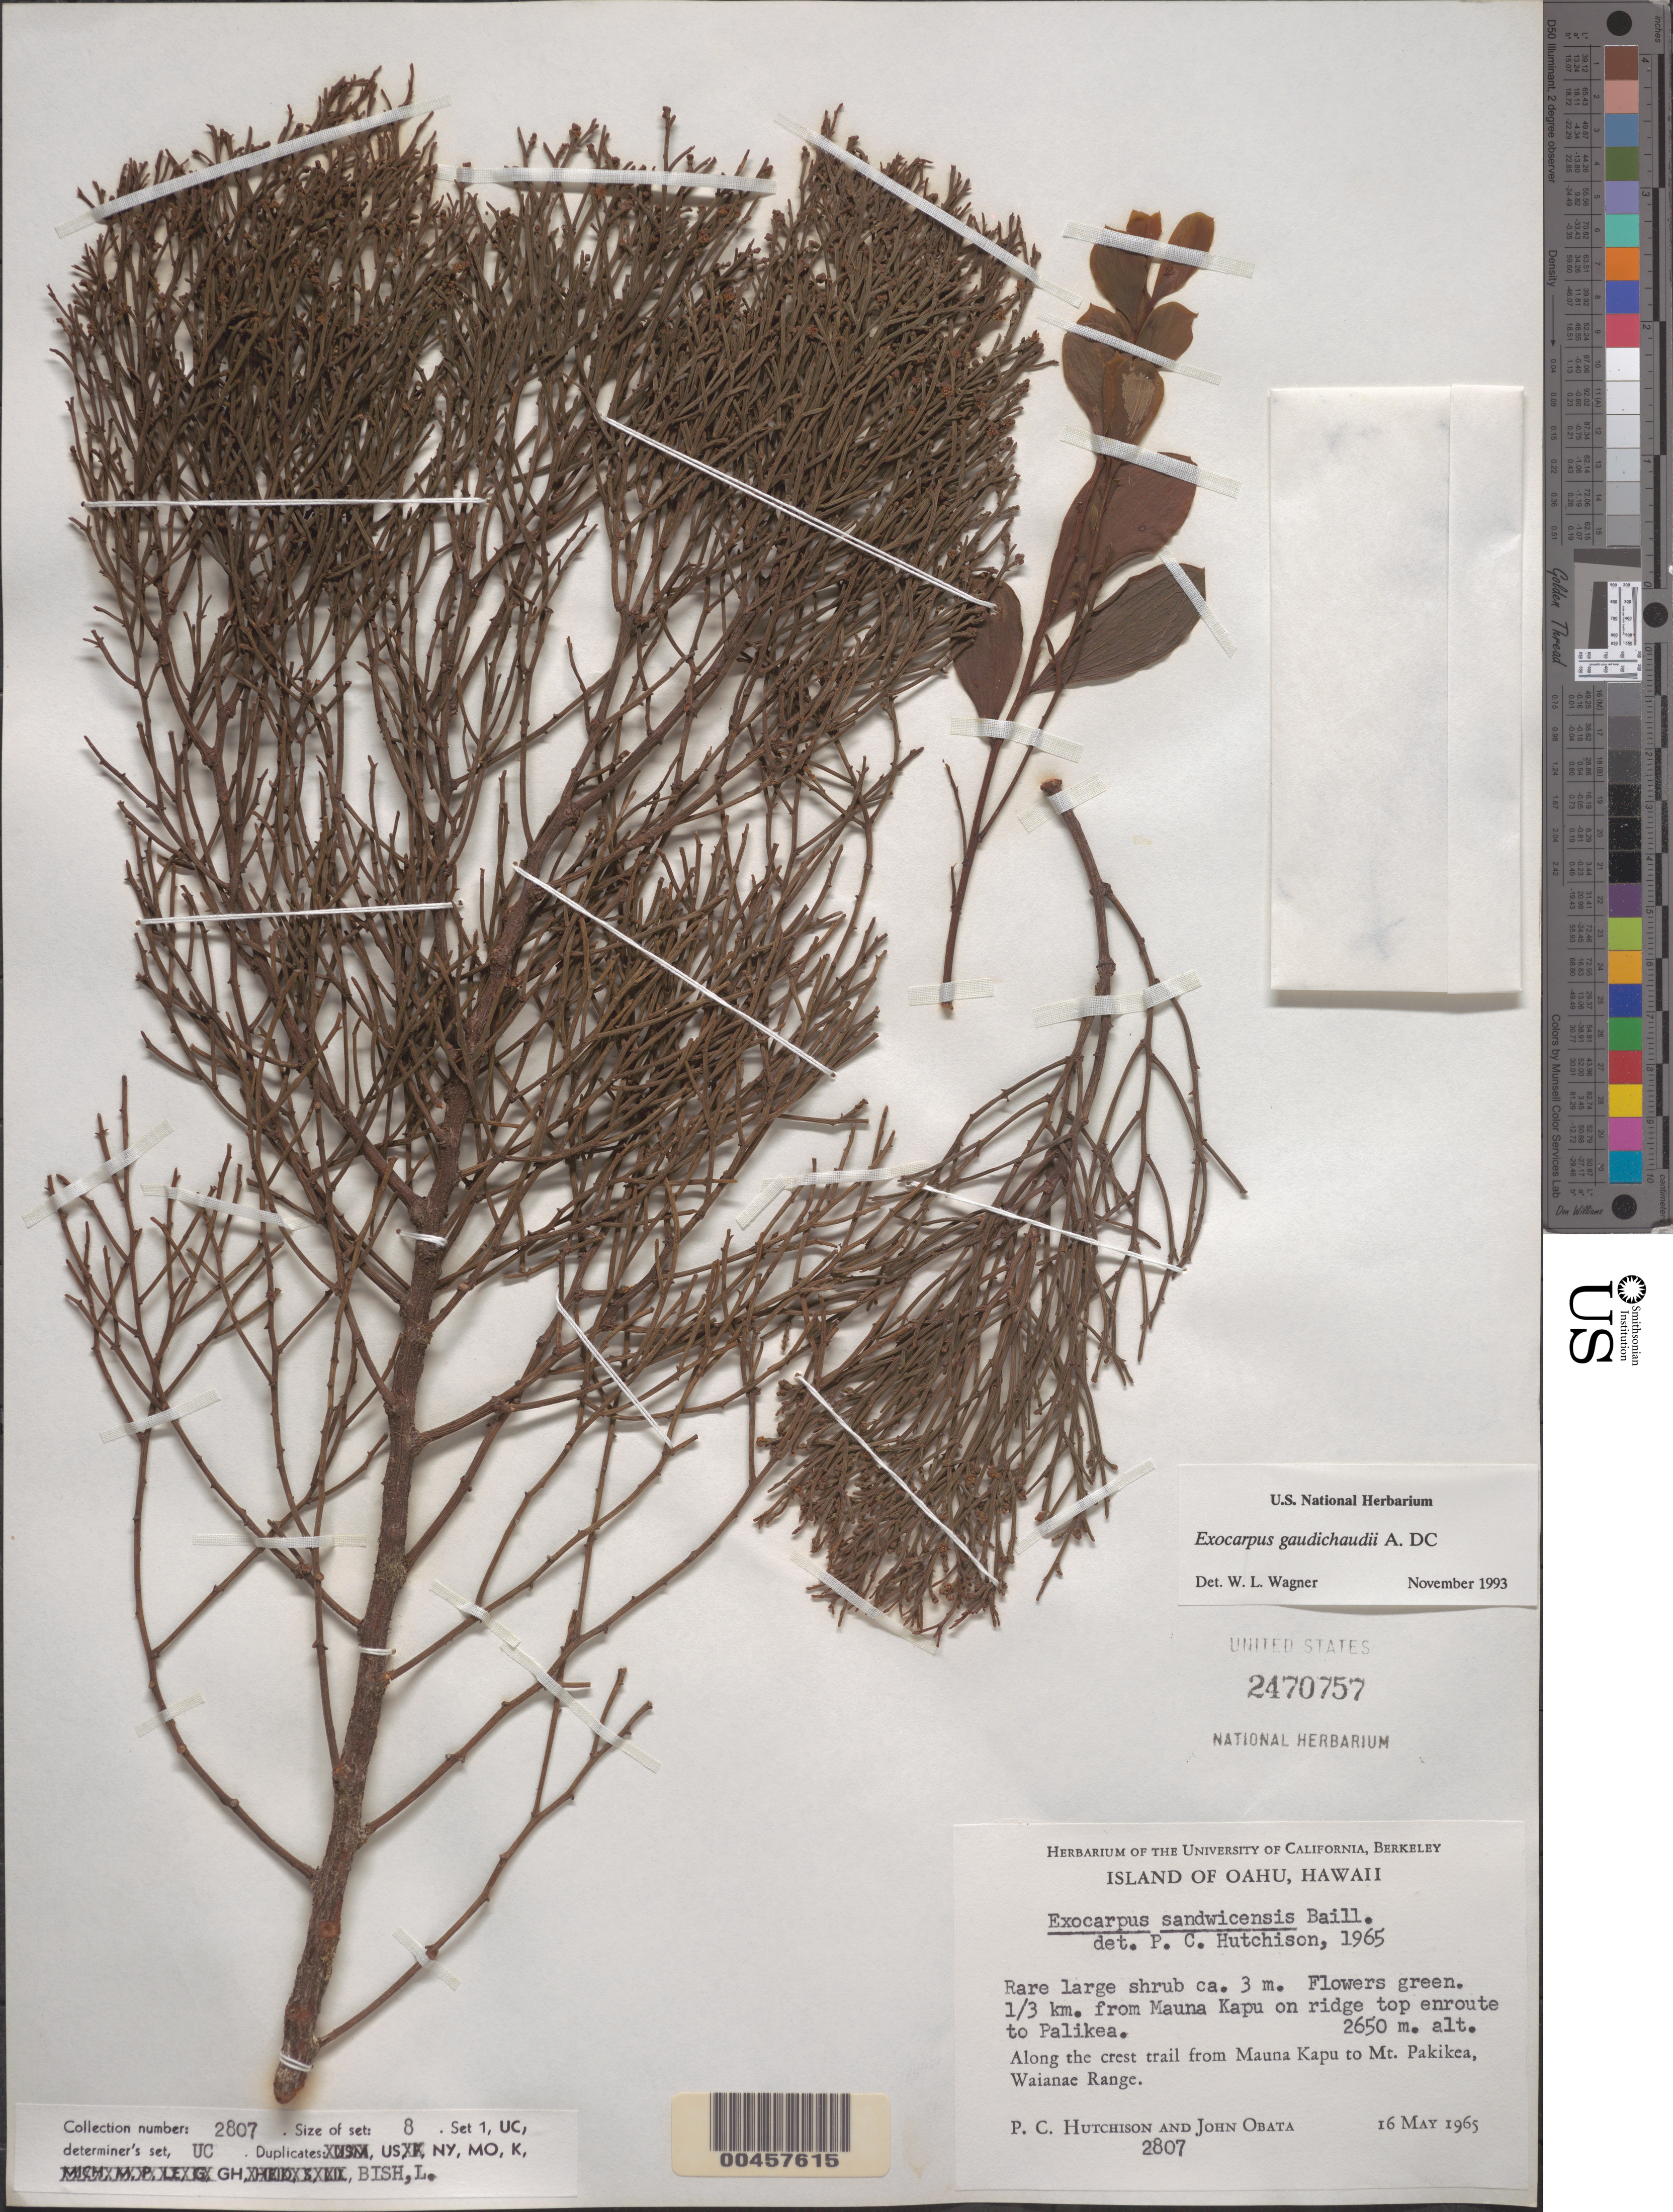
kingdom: Plantae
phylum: Tracheophyta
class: Magnoliopsida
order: Santalales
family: Santalaceae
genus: Exocarpos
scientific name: Exocarpos gaudichaudii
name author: A. DC.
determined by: Wagner, W. L., (BOT), Smithsonian Institution - National Museum of Natural History (UNITED STATES)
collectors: P. C. Hutchison & J. Obata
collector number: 2807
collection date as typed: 16 May 1965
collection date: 1965-05-16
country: United States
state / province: Hawaii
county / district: Honolulu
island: Oahu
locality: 1/3 km from Mauna Kapu on ridge top enroute to Palikea. Along the crest trail from Mauna Kapu to Mt. Pakikea, Waianae Range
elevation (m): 2650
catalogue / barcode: US 2470757